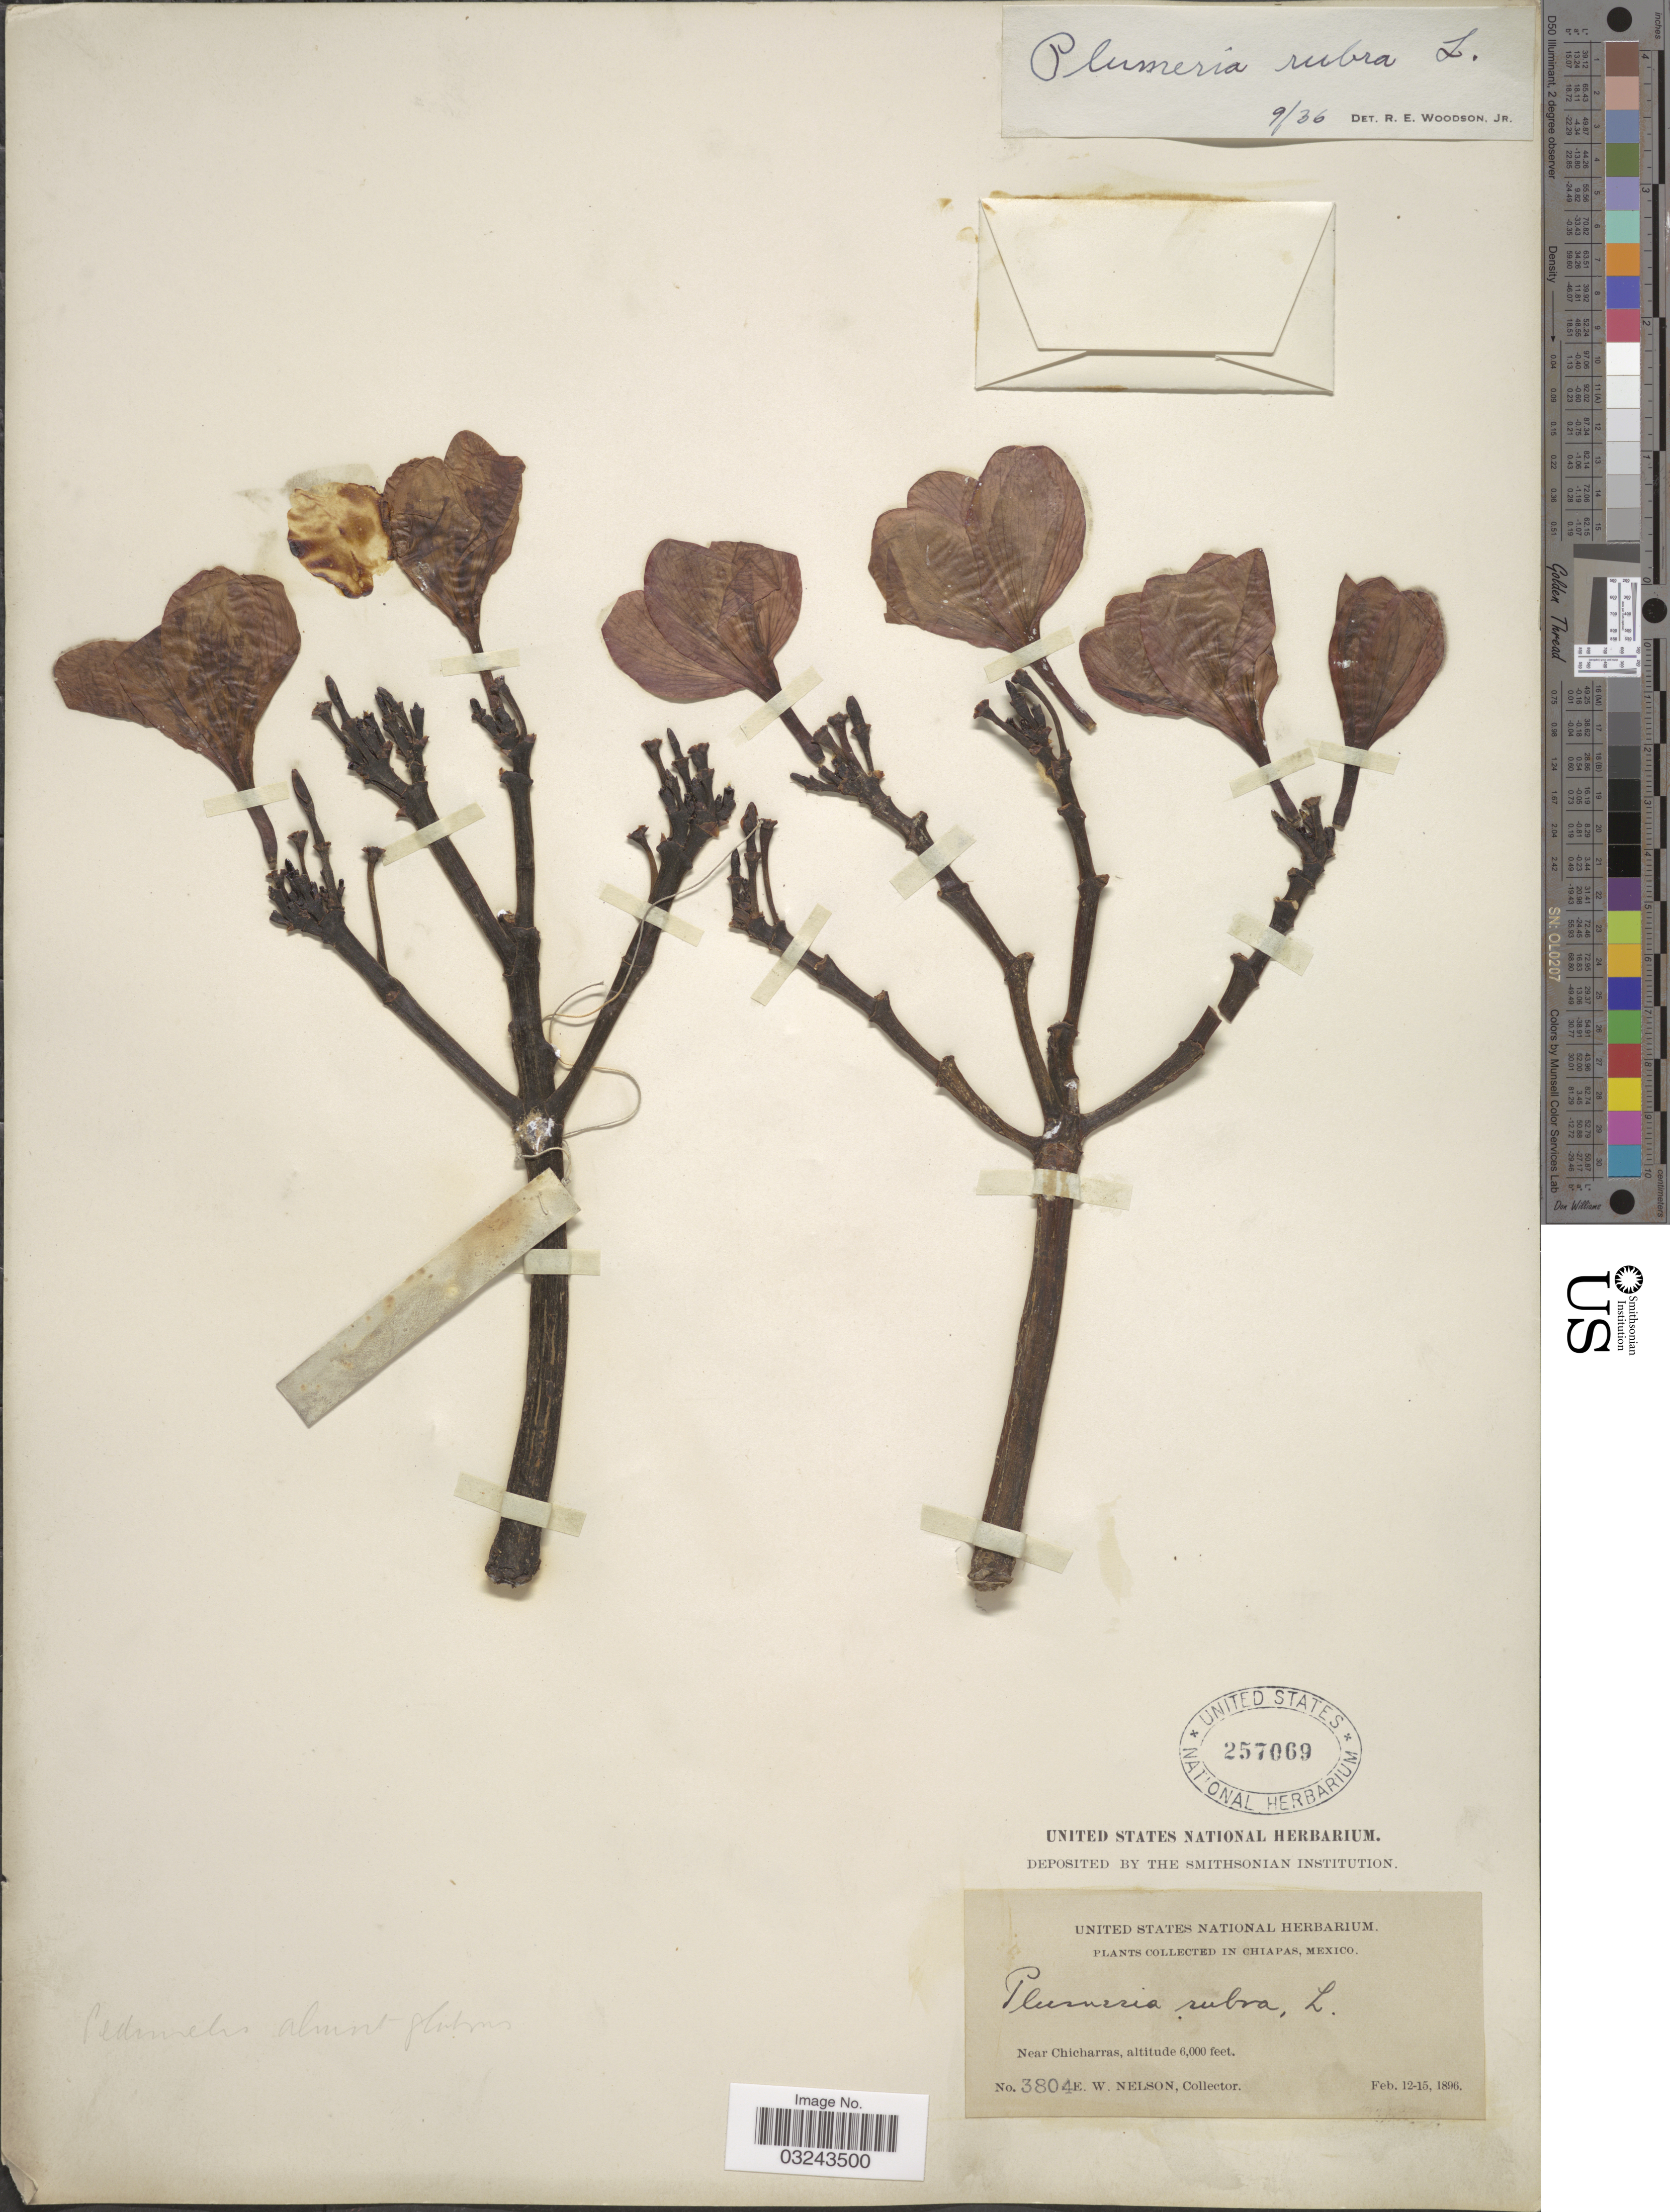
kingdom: Plantae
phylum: Tracheophyta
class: Magnoliopsida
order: Gentianales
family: Apocynaceae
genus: Plumeria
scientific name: Plumeria rubra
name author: L.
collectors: E. W. Nelson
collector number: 3804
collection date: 1896-02-12/1896-02-15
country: Mexico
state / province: Chiapas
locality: Near Chicharras.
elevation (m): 1829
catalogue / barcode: US 257069